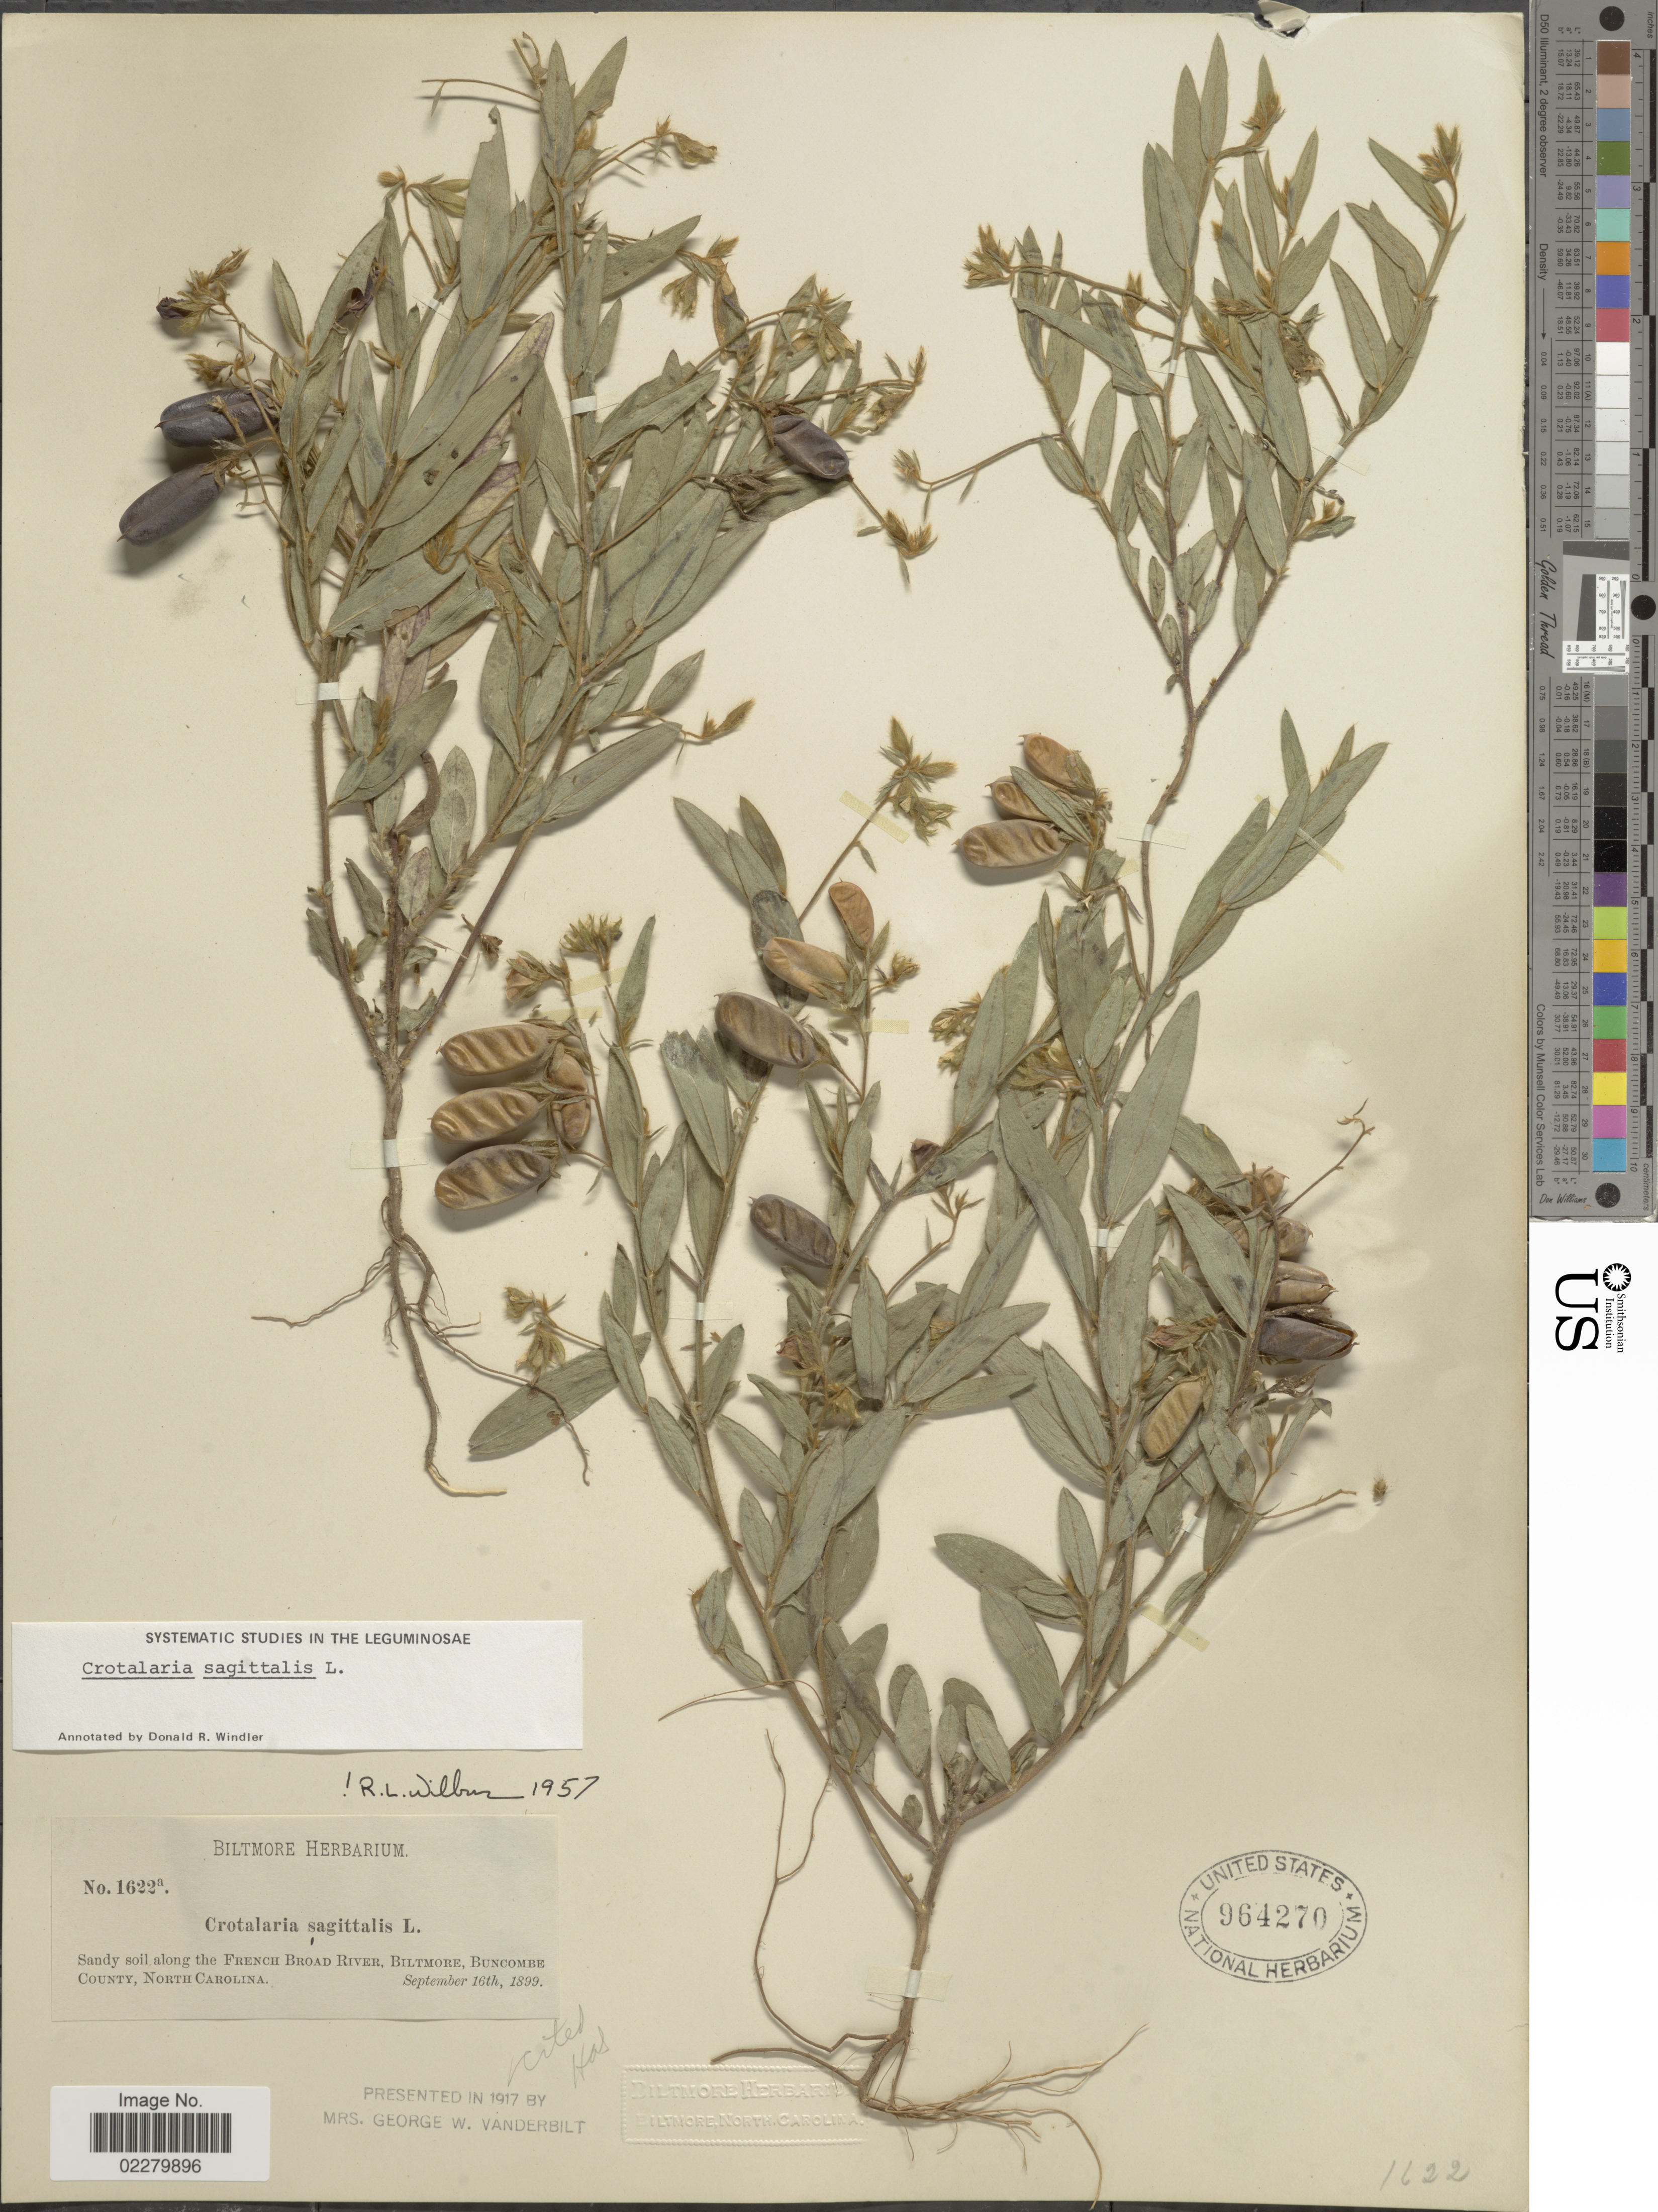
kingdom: Plantae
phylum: Tracheophyta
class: Magnoliopsida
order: Fabales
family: Fabaceae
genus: Crotalaria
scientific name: Crotalaria sagittalis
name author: L.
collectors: ex herb. Biltmore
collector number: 1622a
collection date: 1899-09-16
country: United States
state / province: North Carolina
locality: Sandy soil along the French Broad River, Biltmore, Bumcombe County, North Carolina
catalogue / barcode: US 964270